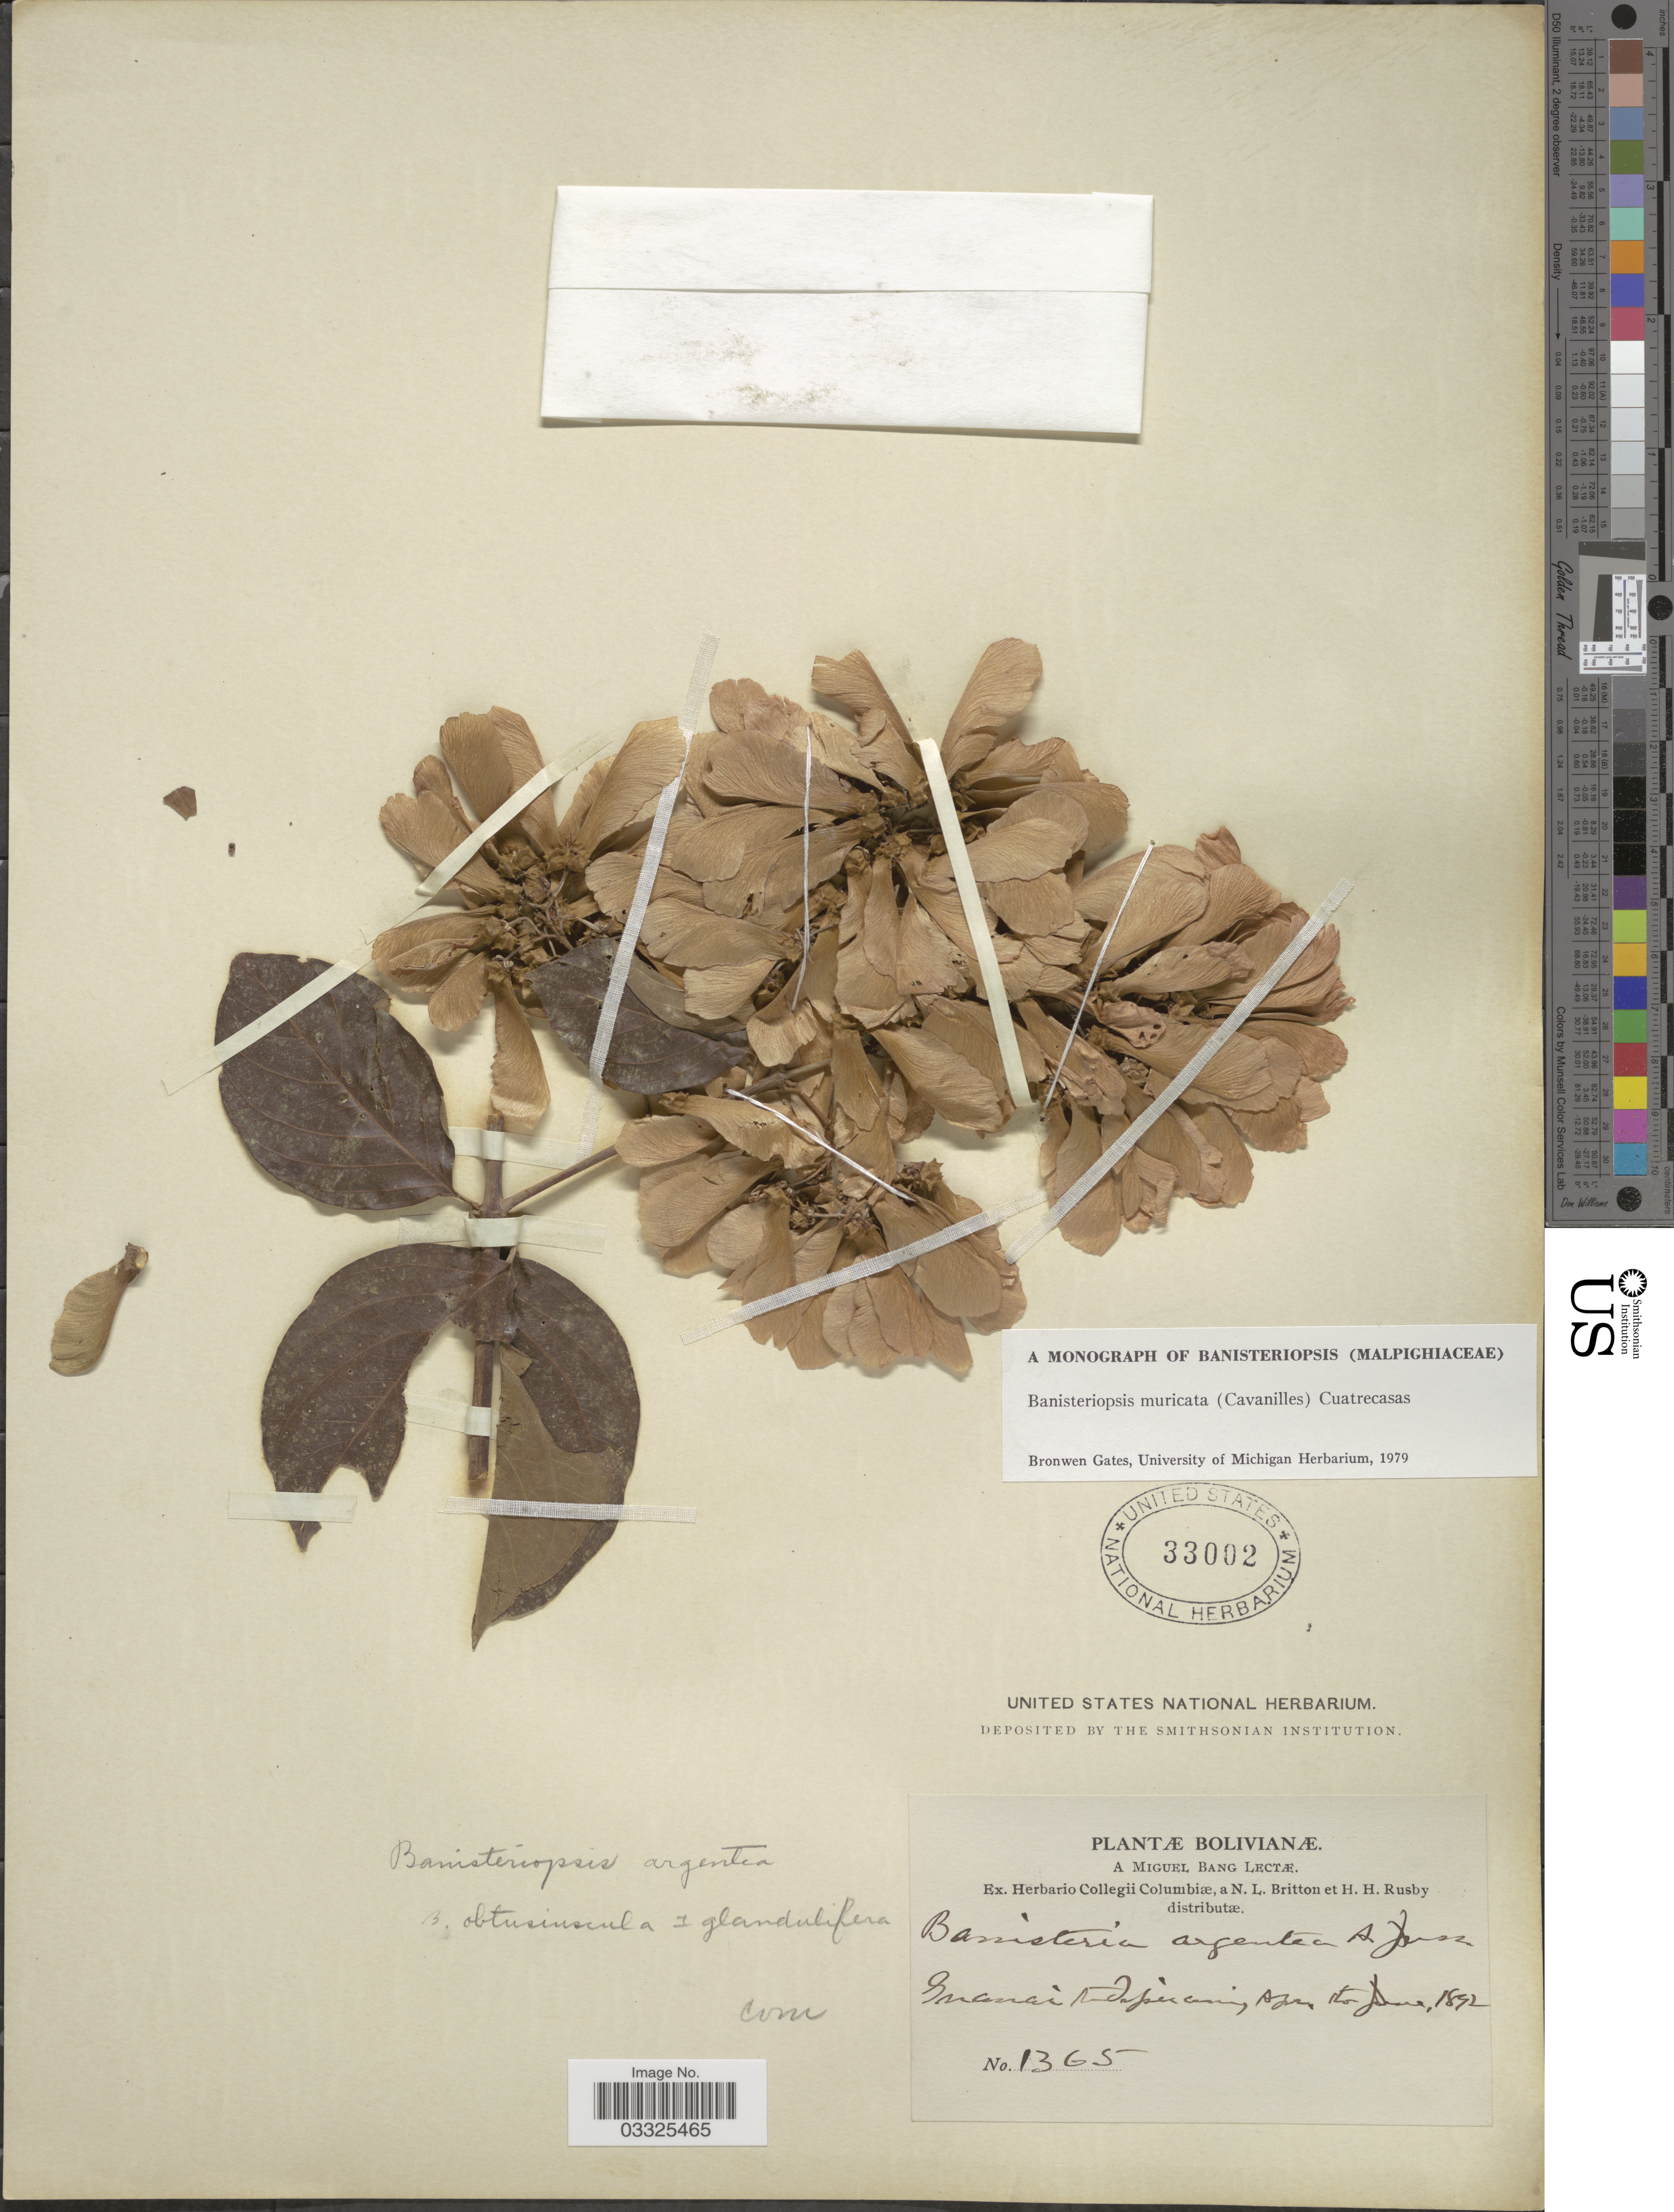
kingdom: Plantae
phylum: Tracheophyta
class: Magnoliopsida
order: Malpighiales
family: Malpighiaceae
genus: Banisteriopsis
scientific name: Banisteriopsis muricata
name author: (Cav.) Cuatrec.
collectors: M. Bang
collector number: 1365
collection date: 1892-04/1892-06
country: Bolivia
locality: Guanai to Tapacarí.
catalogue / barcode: US 33002